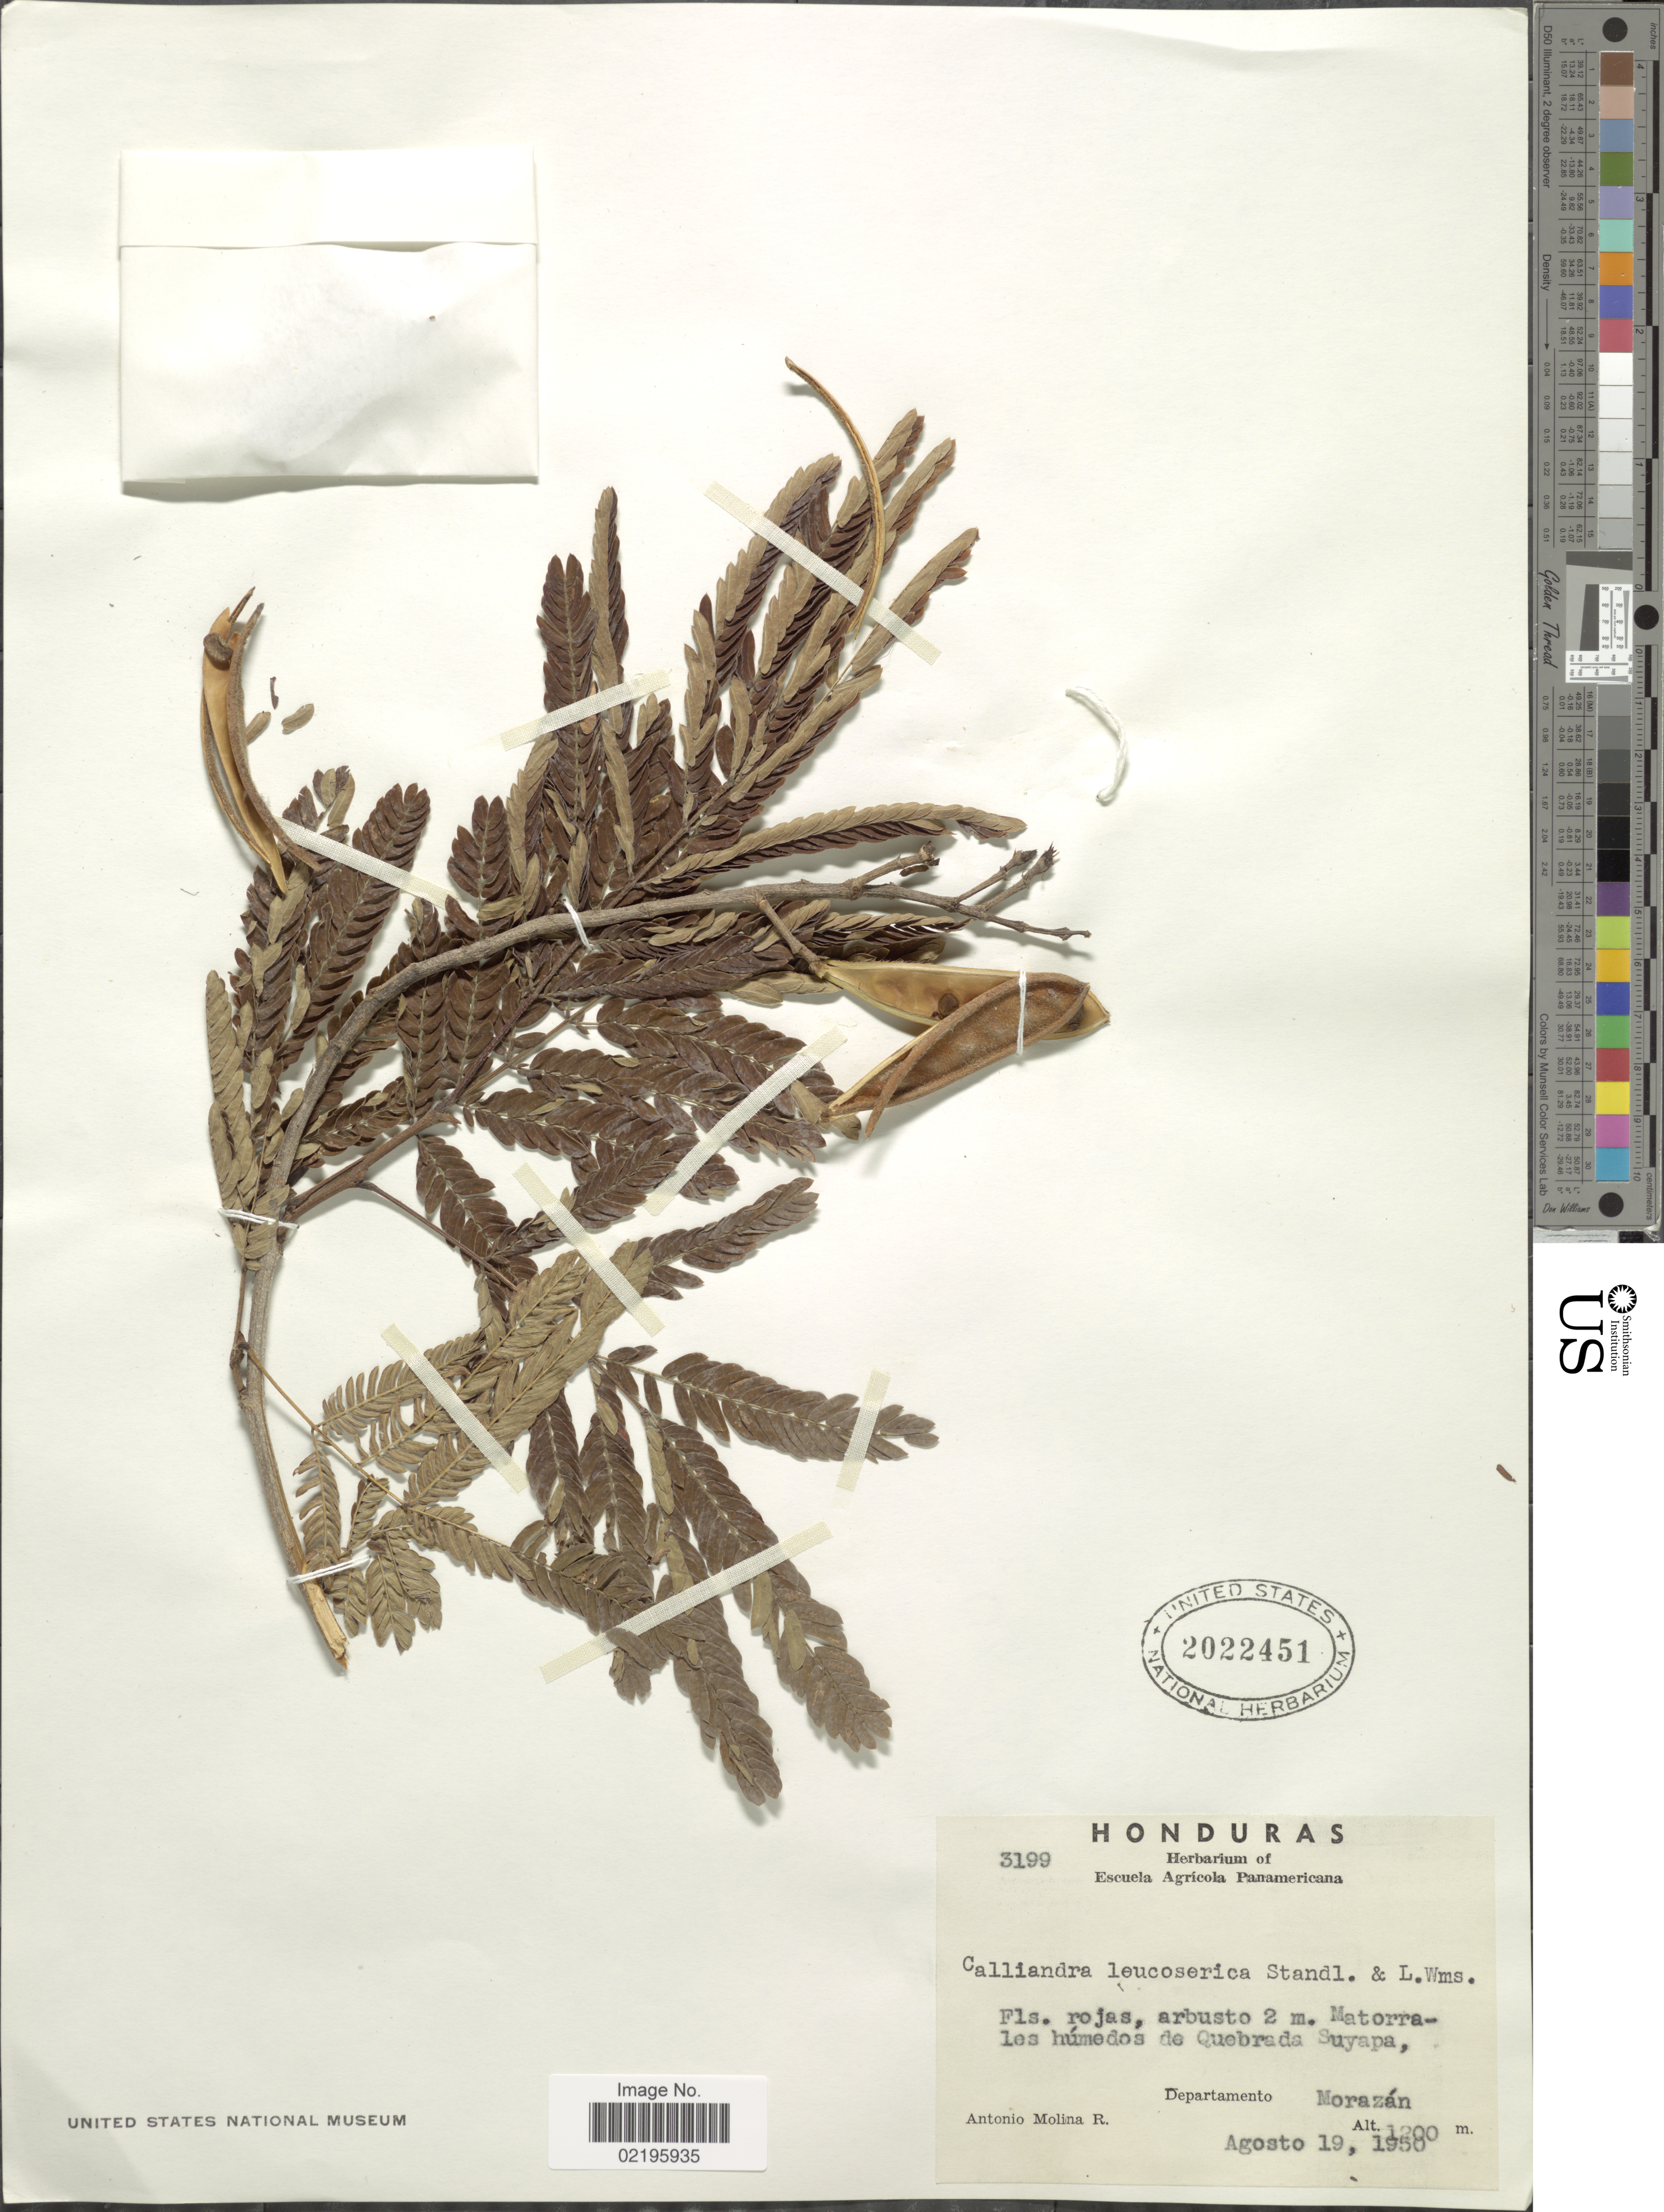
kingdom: Plantae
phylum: Tracheophyta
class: Magnoliopsida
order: Fabales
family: Fabaceae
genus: Calliandra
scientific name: Calliandra leucoserica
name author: Standl. & L.O. Williams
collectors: A. Molina R.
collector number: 3199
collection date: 1950-08-19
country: Honduras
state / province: Fco. Morazán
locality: Matorrales humedos de Quebrada Suyapa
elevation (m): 1200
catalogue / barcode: US 2022451